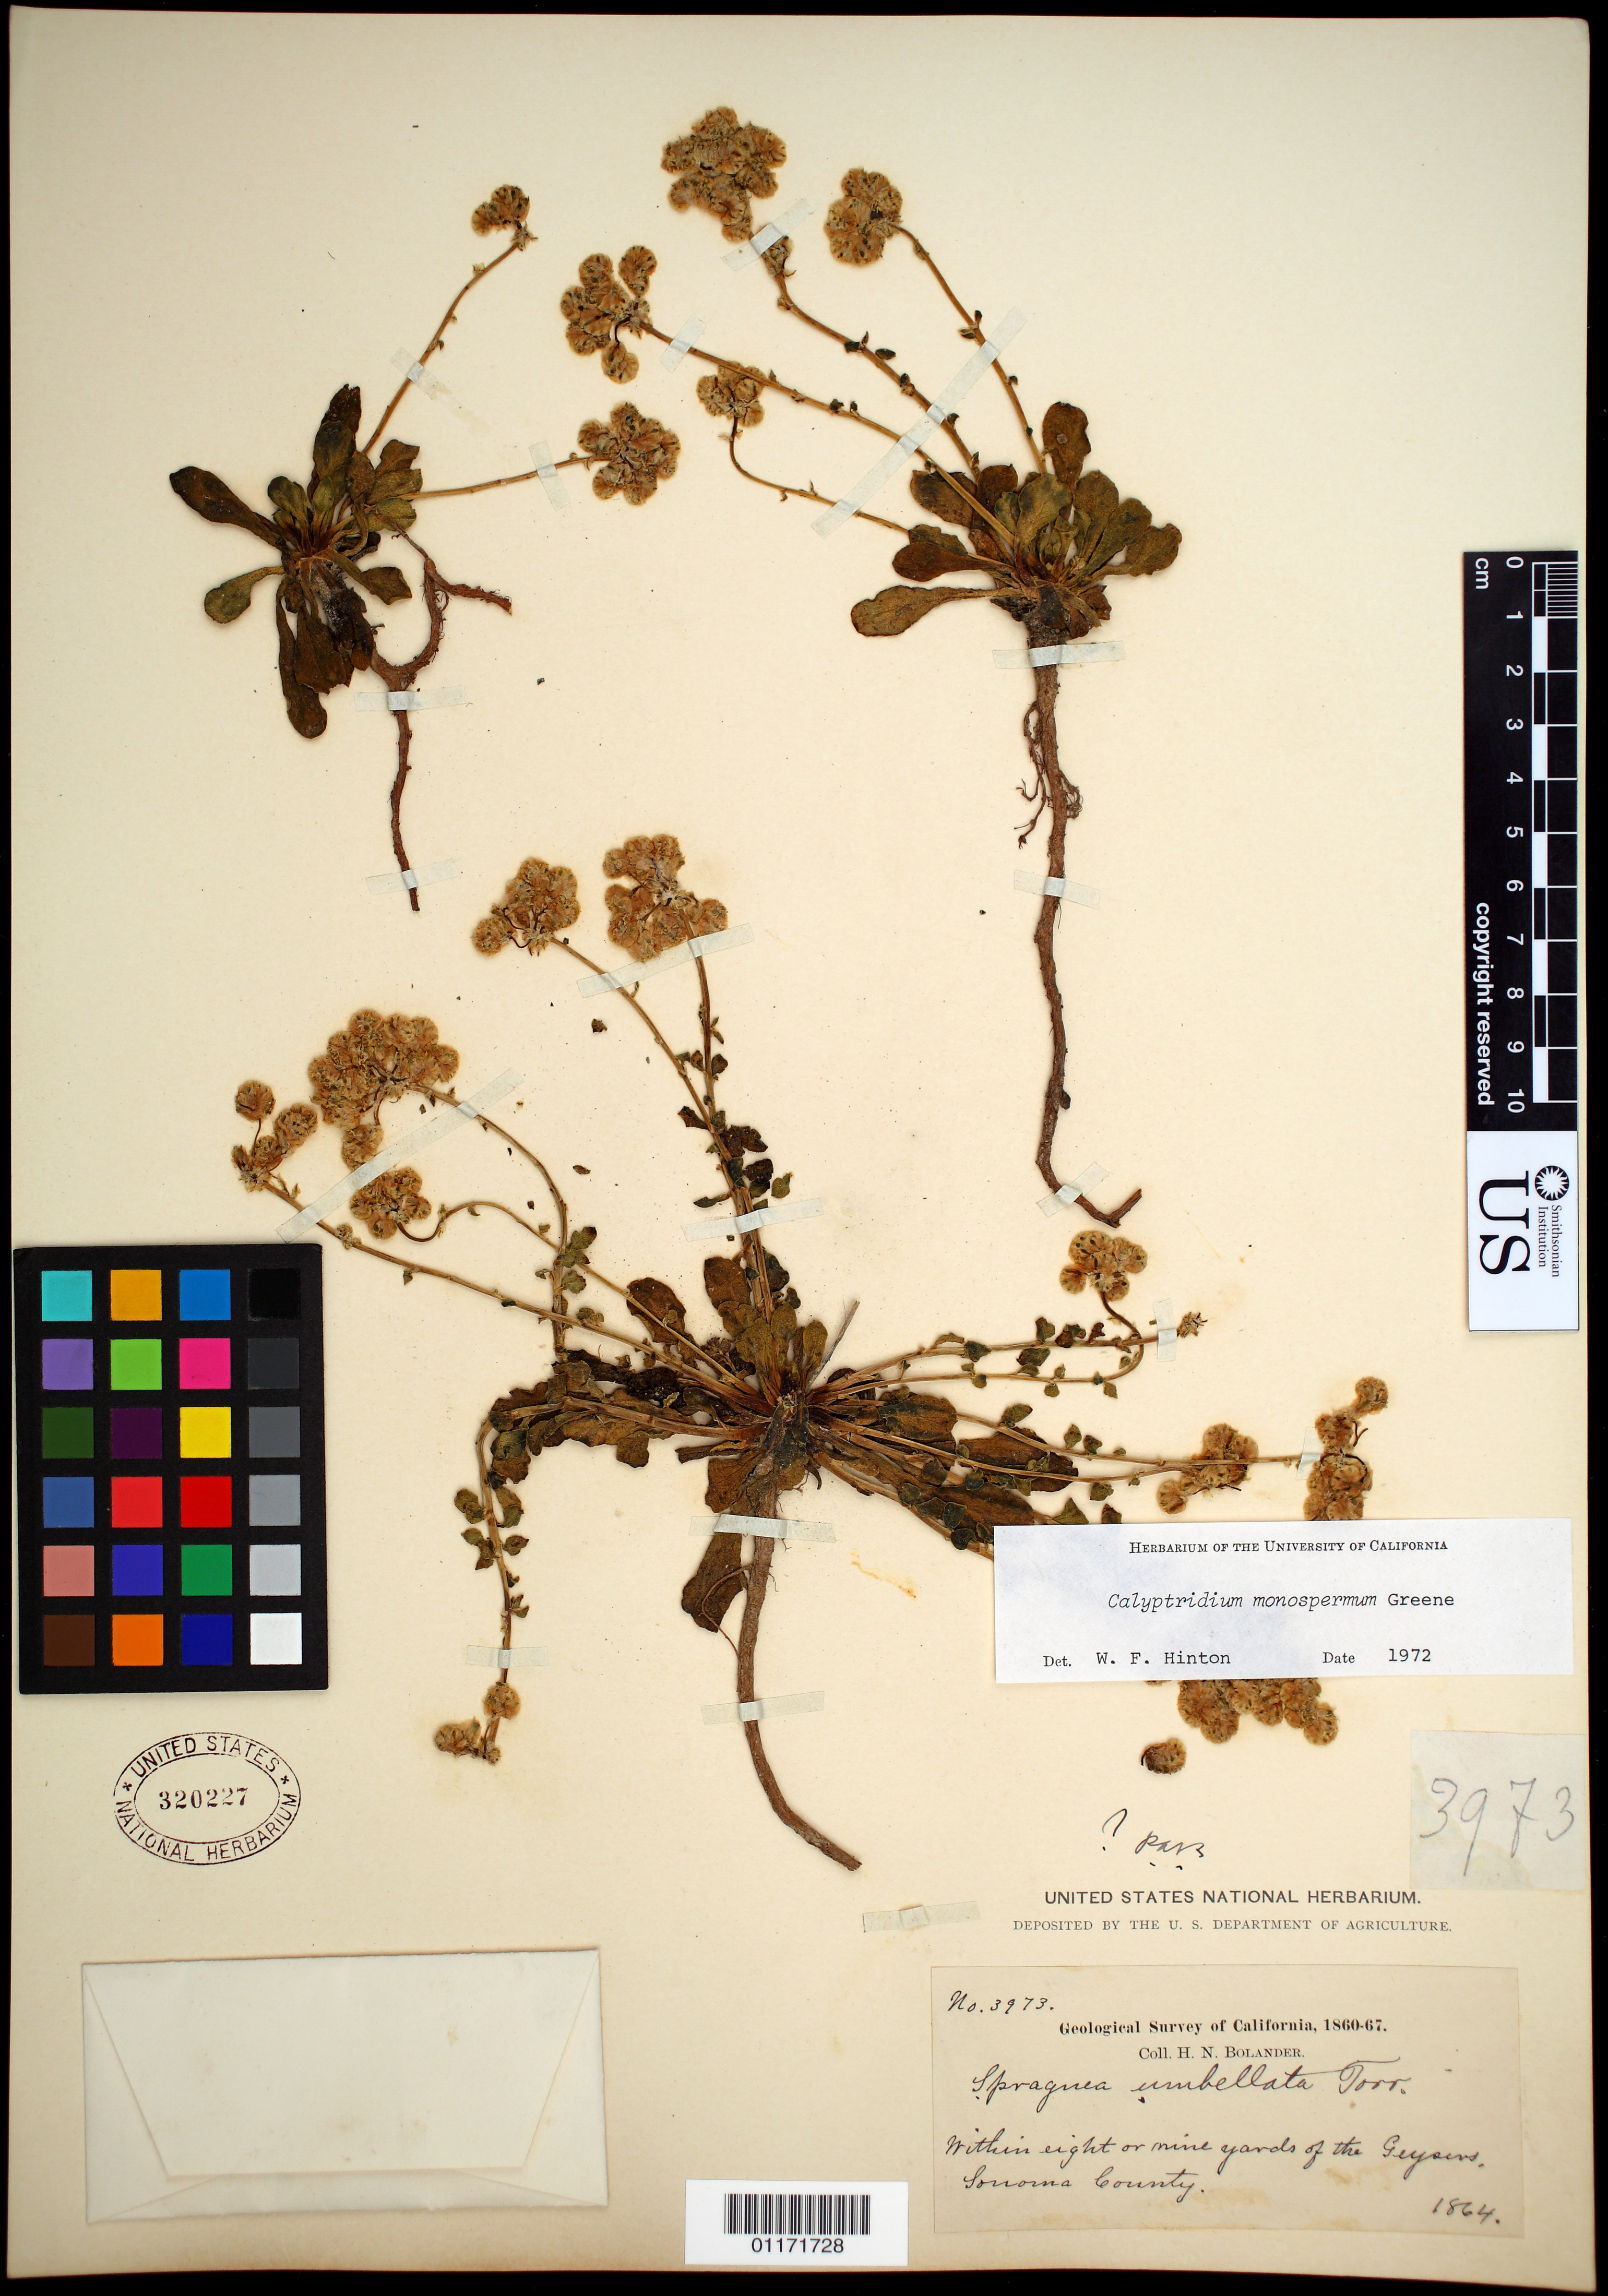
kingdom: Plantae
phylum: Tracheophyta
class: Magnoliopsida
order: Caryophyllales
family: Montiaceae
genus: Calyptridium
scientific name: Calyptridium monospermum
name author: Greene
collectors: H. Bolander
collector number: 3973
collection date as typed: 1864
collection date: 1864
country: United States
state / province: California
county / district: Sonoma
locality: Within 8 or 9 yards of the Geysers.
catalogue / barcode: US 320227